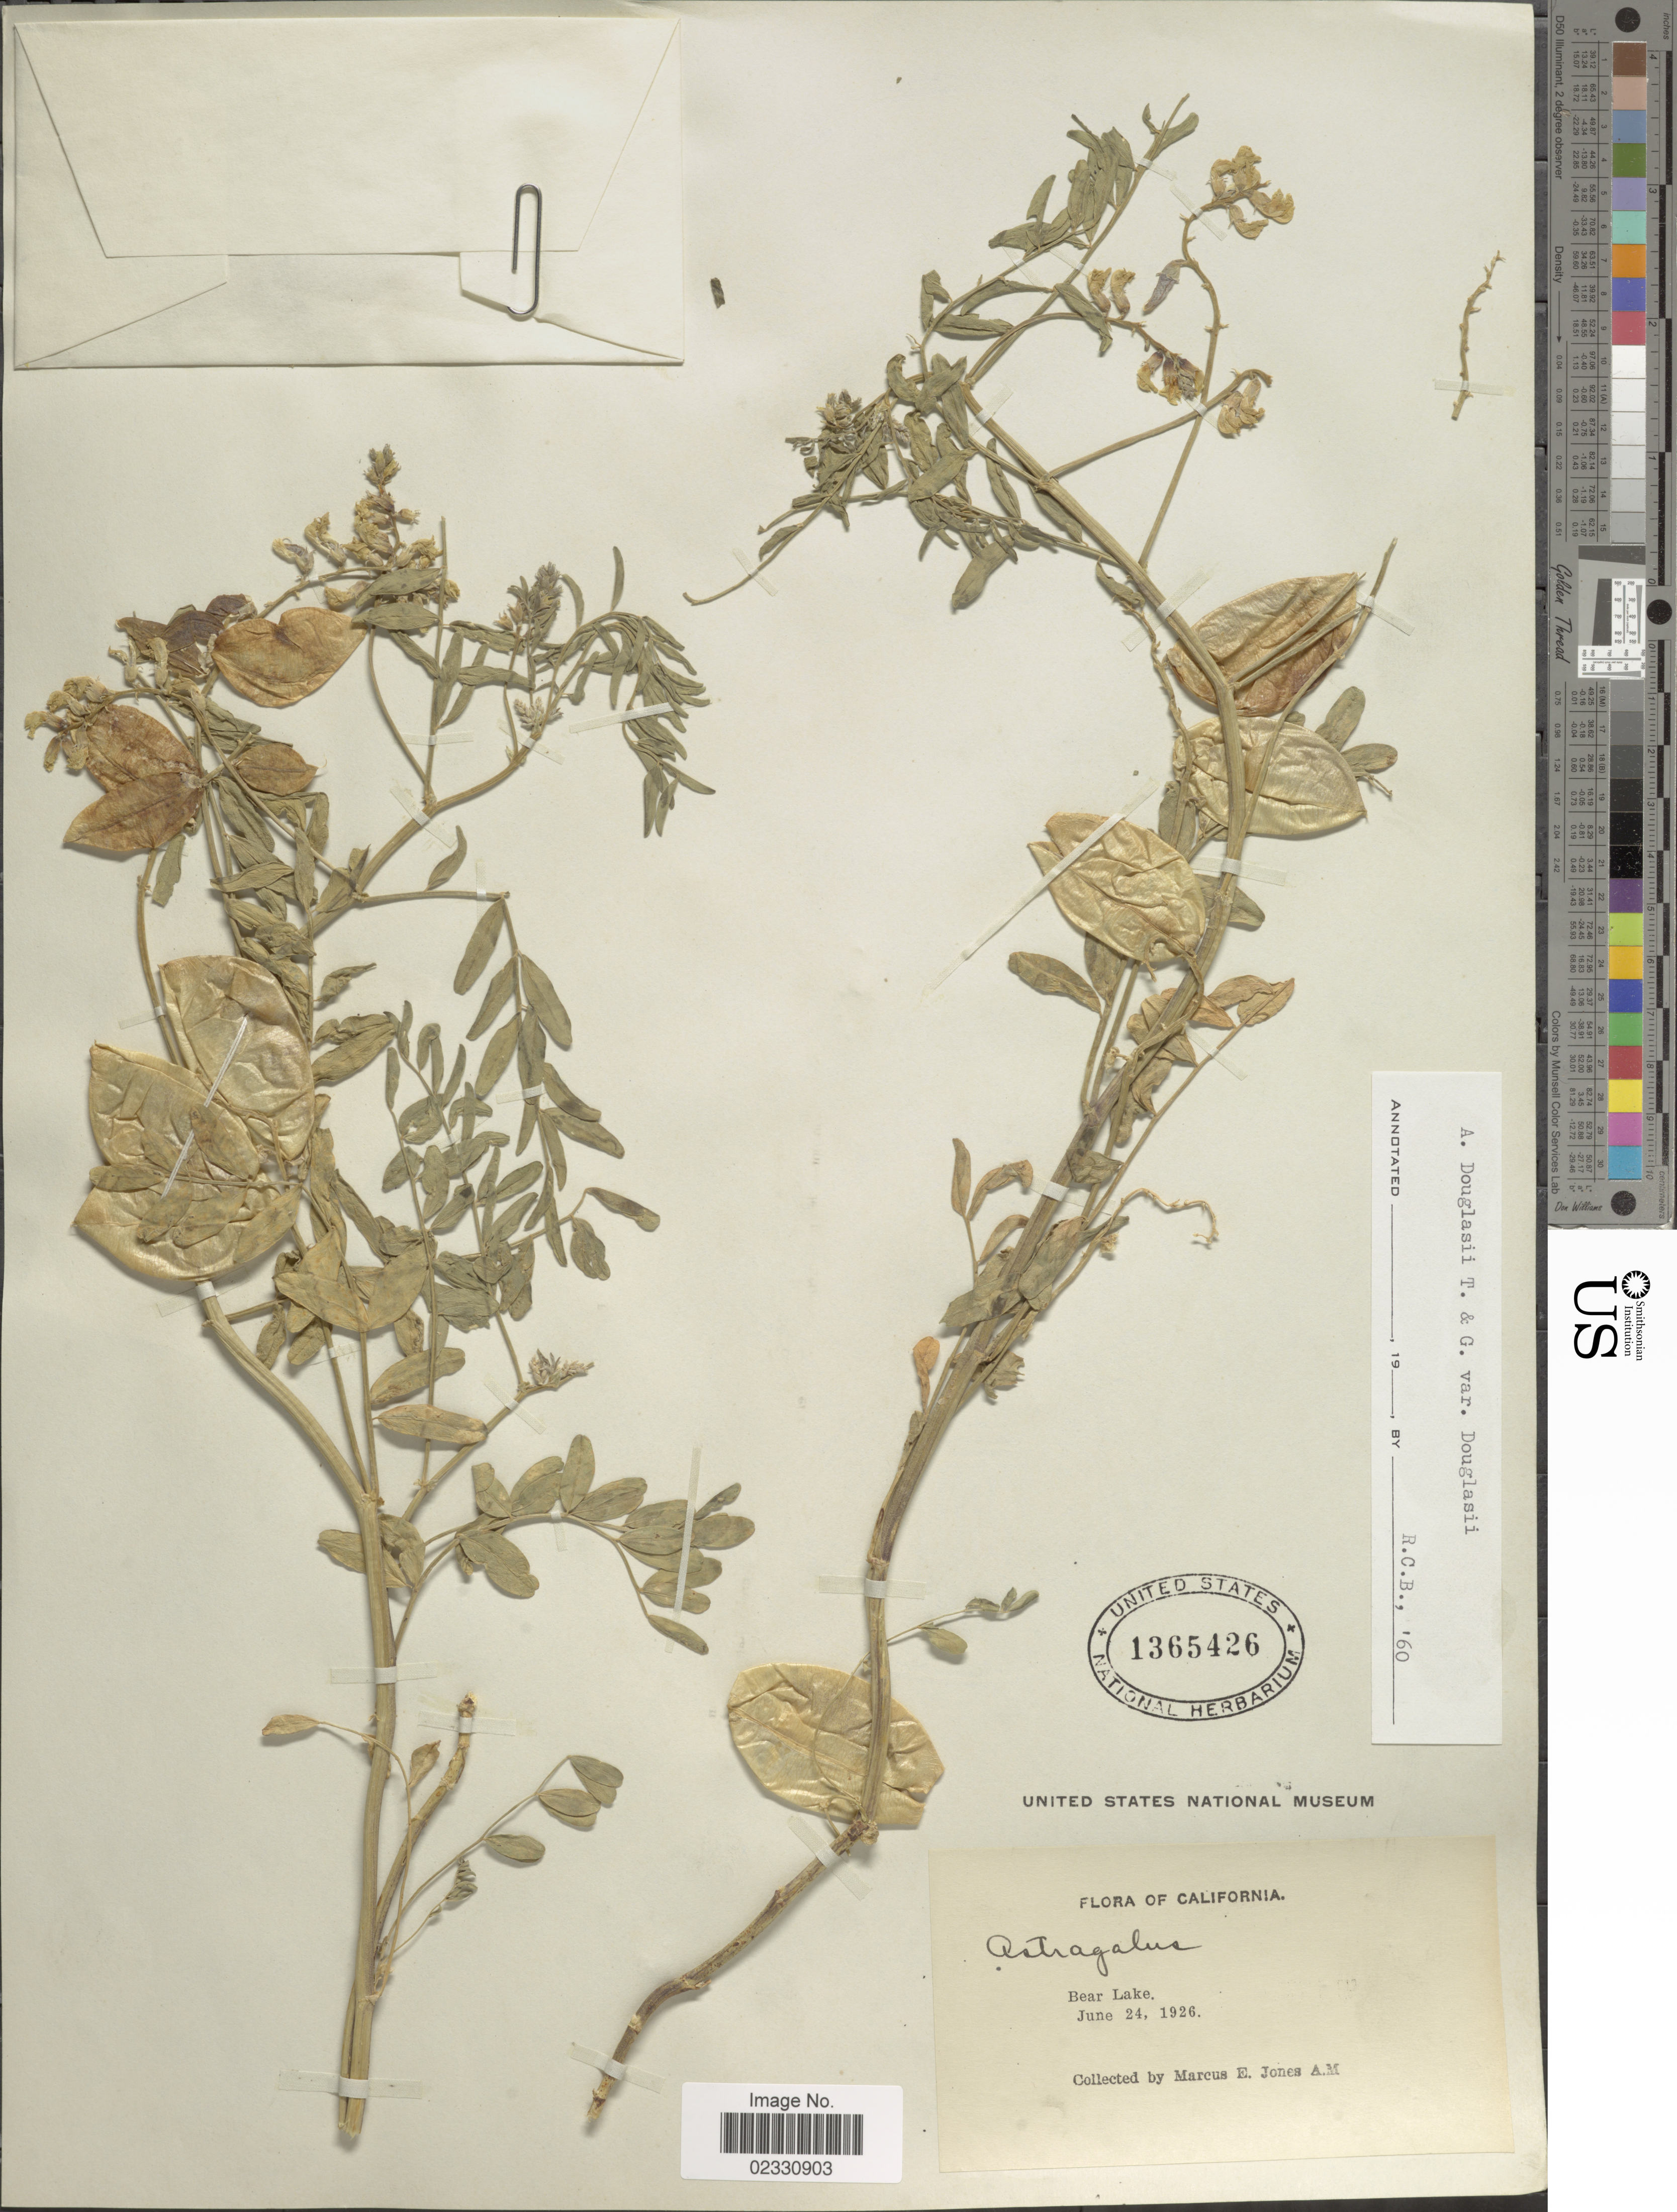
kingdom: Plantae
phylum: Tracheophyta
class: Magnoliopsida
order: Fabales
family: Fabaceae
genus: Astragalus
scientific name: Astragalus douglasii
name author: (Torr. & A. Gray) A. Gray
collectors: M. E. Jones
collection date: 1926-06-24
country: United States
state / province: California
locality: Bear Lake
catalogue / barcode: US 1365426